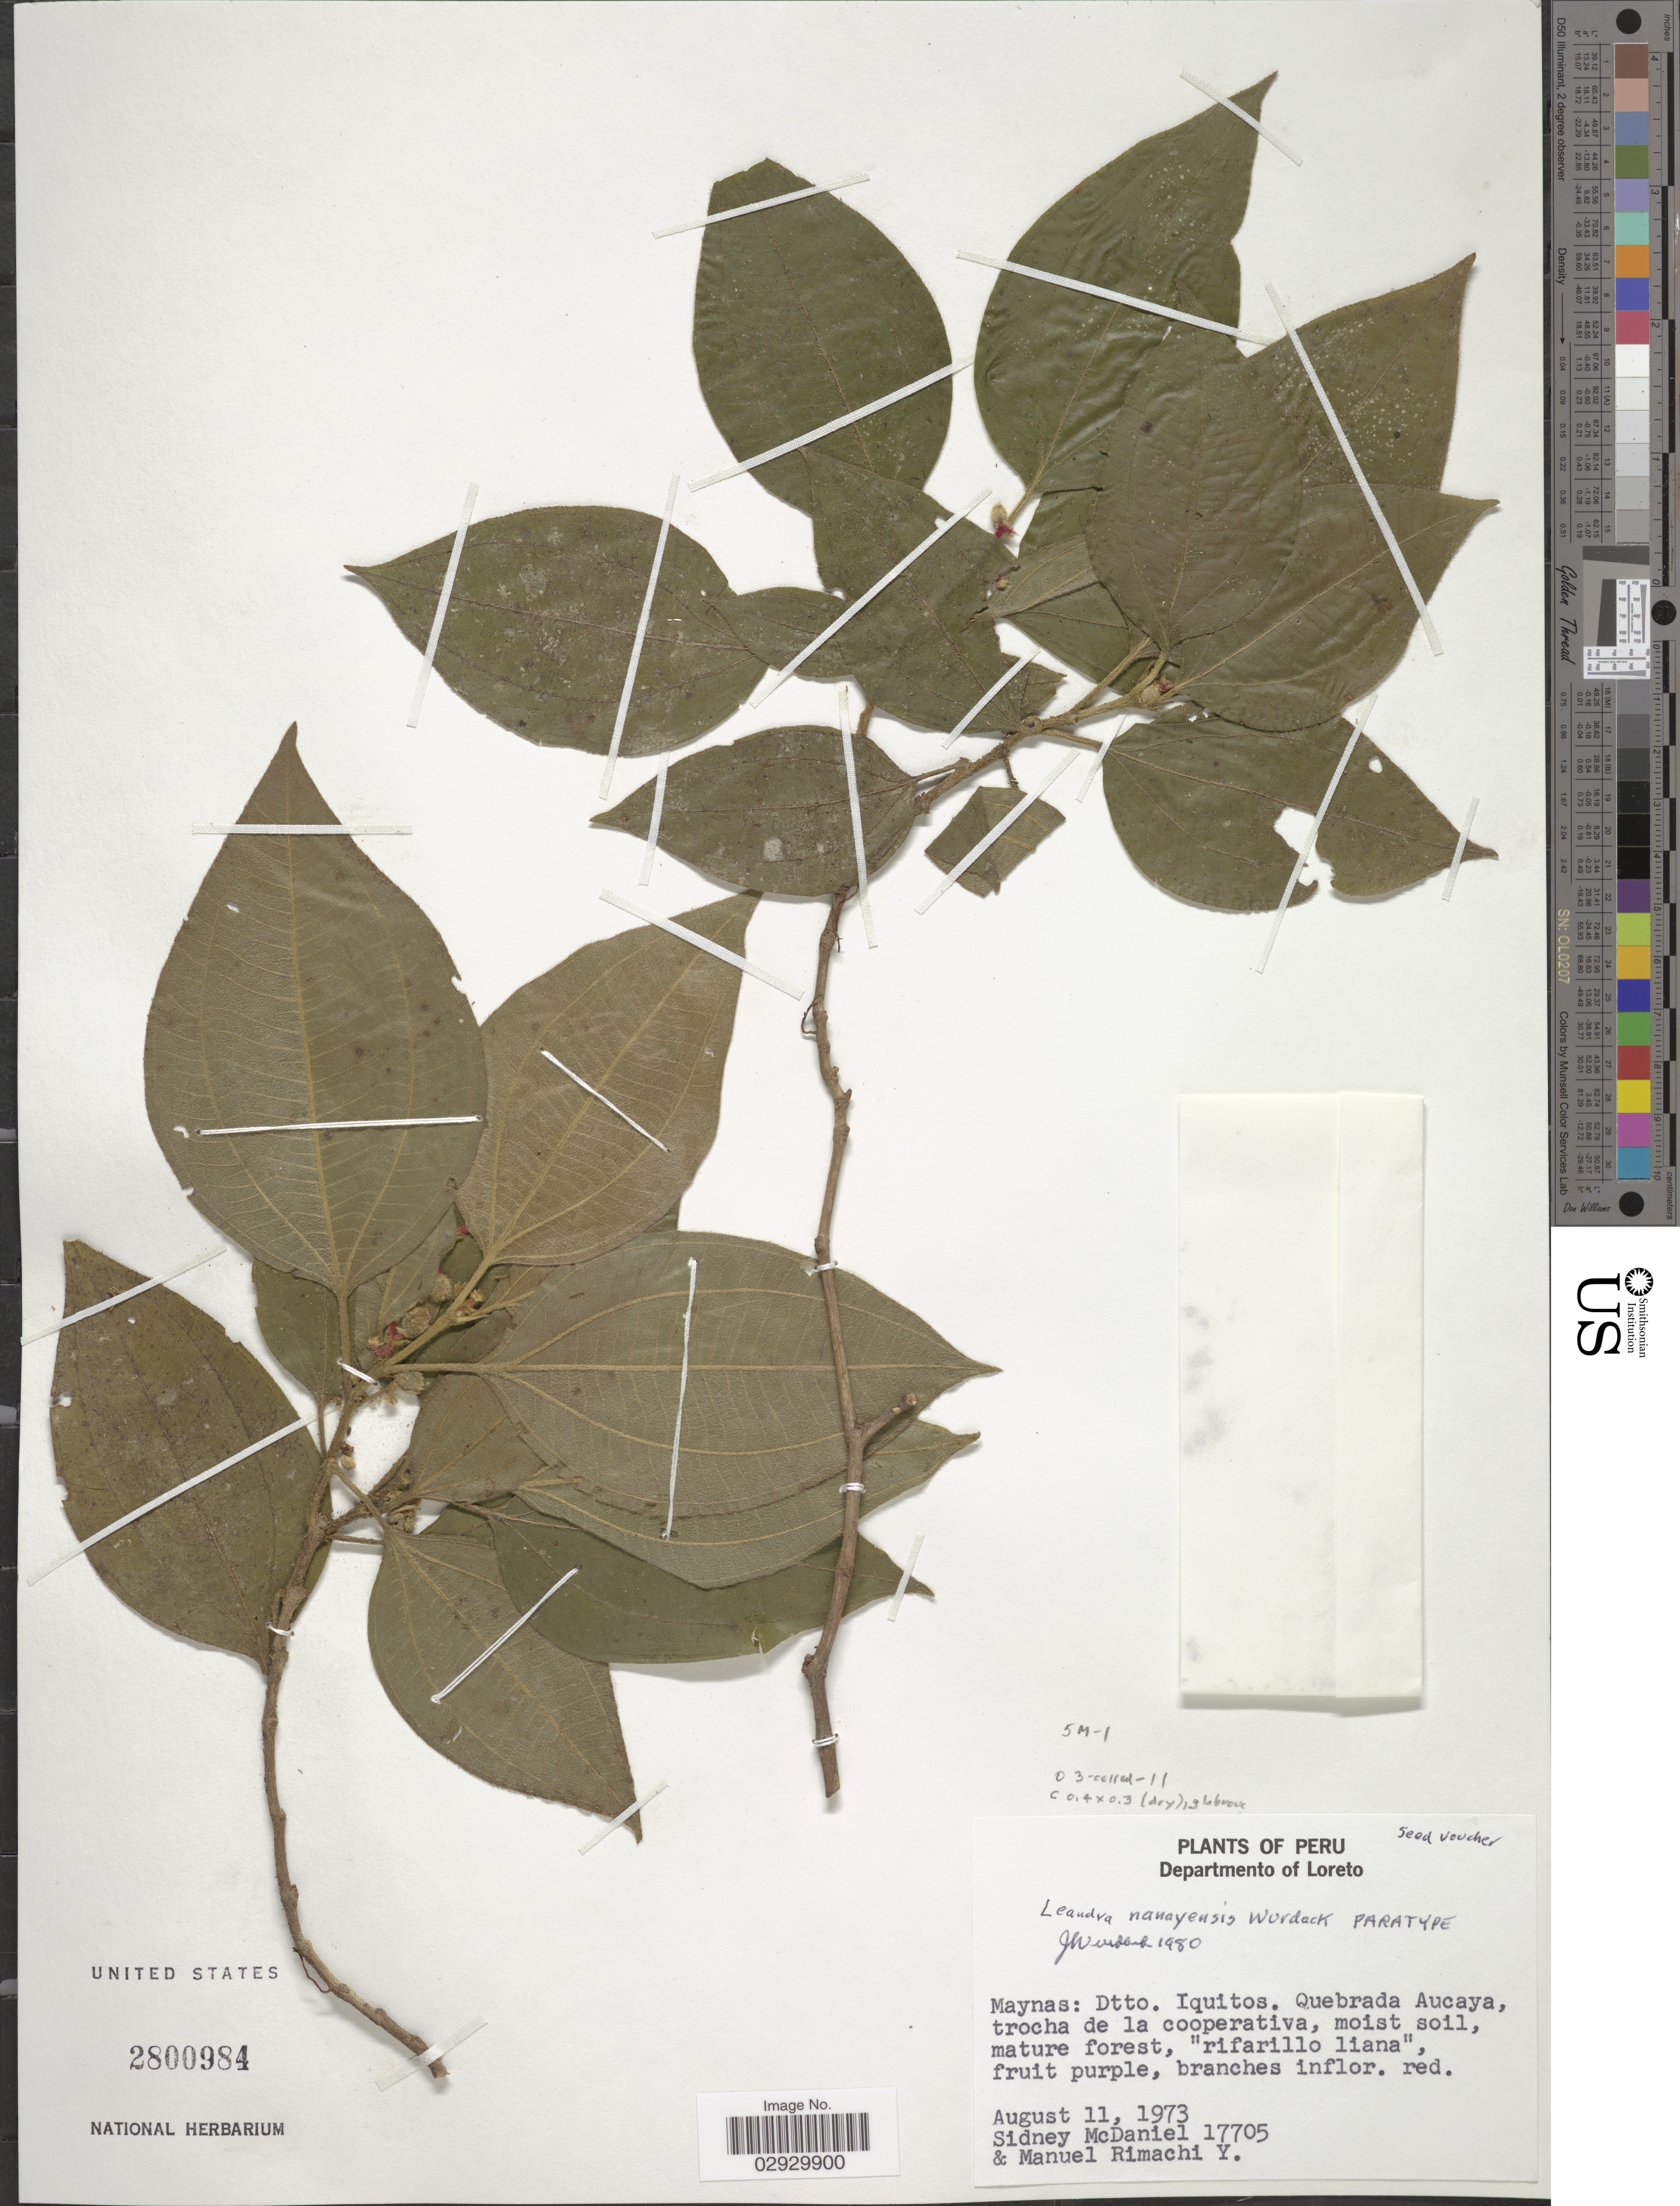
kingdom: Plantae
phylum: Tracheophyta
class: Magnoliopsida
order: Myrtales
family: Melastomataceae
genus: Leandra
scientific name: Leandra nanayensis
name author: Wurdack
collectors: S. McDaniel & M. Rimachi Y.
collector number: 17705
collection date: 1973-08-11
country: Peru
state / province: Loreto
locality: Departmento of Loreto. Maynas: Dtto. Iquitos, Quebrada Aucaya, trocha de la cooperativa.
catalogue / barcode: US 2800984